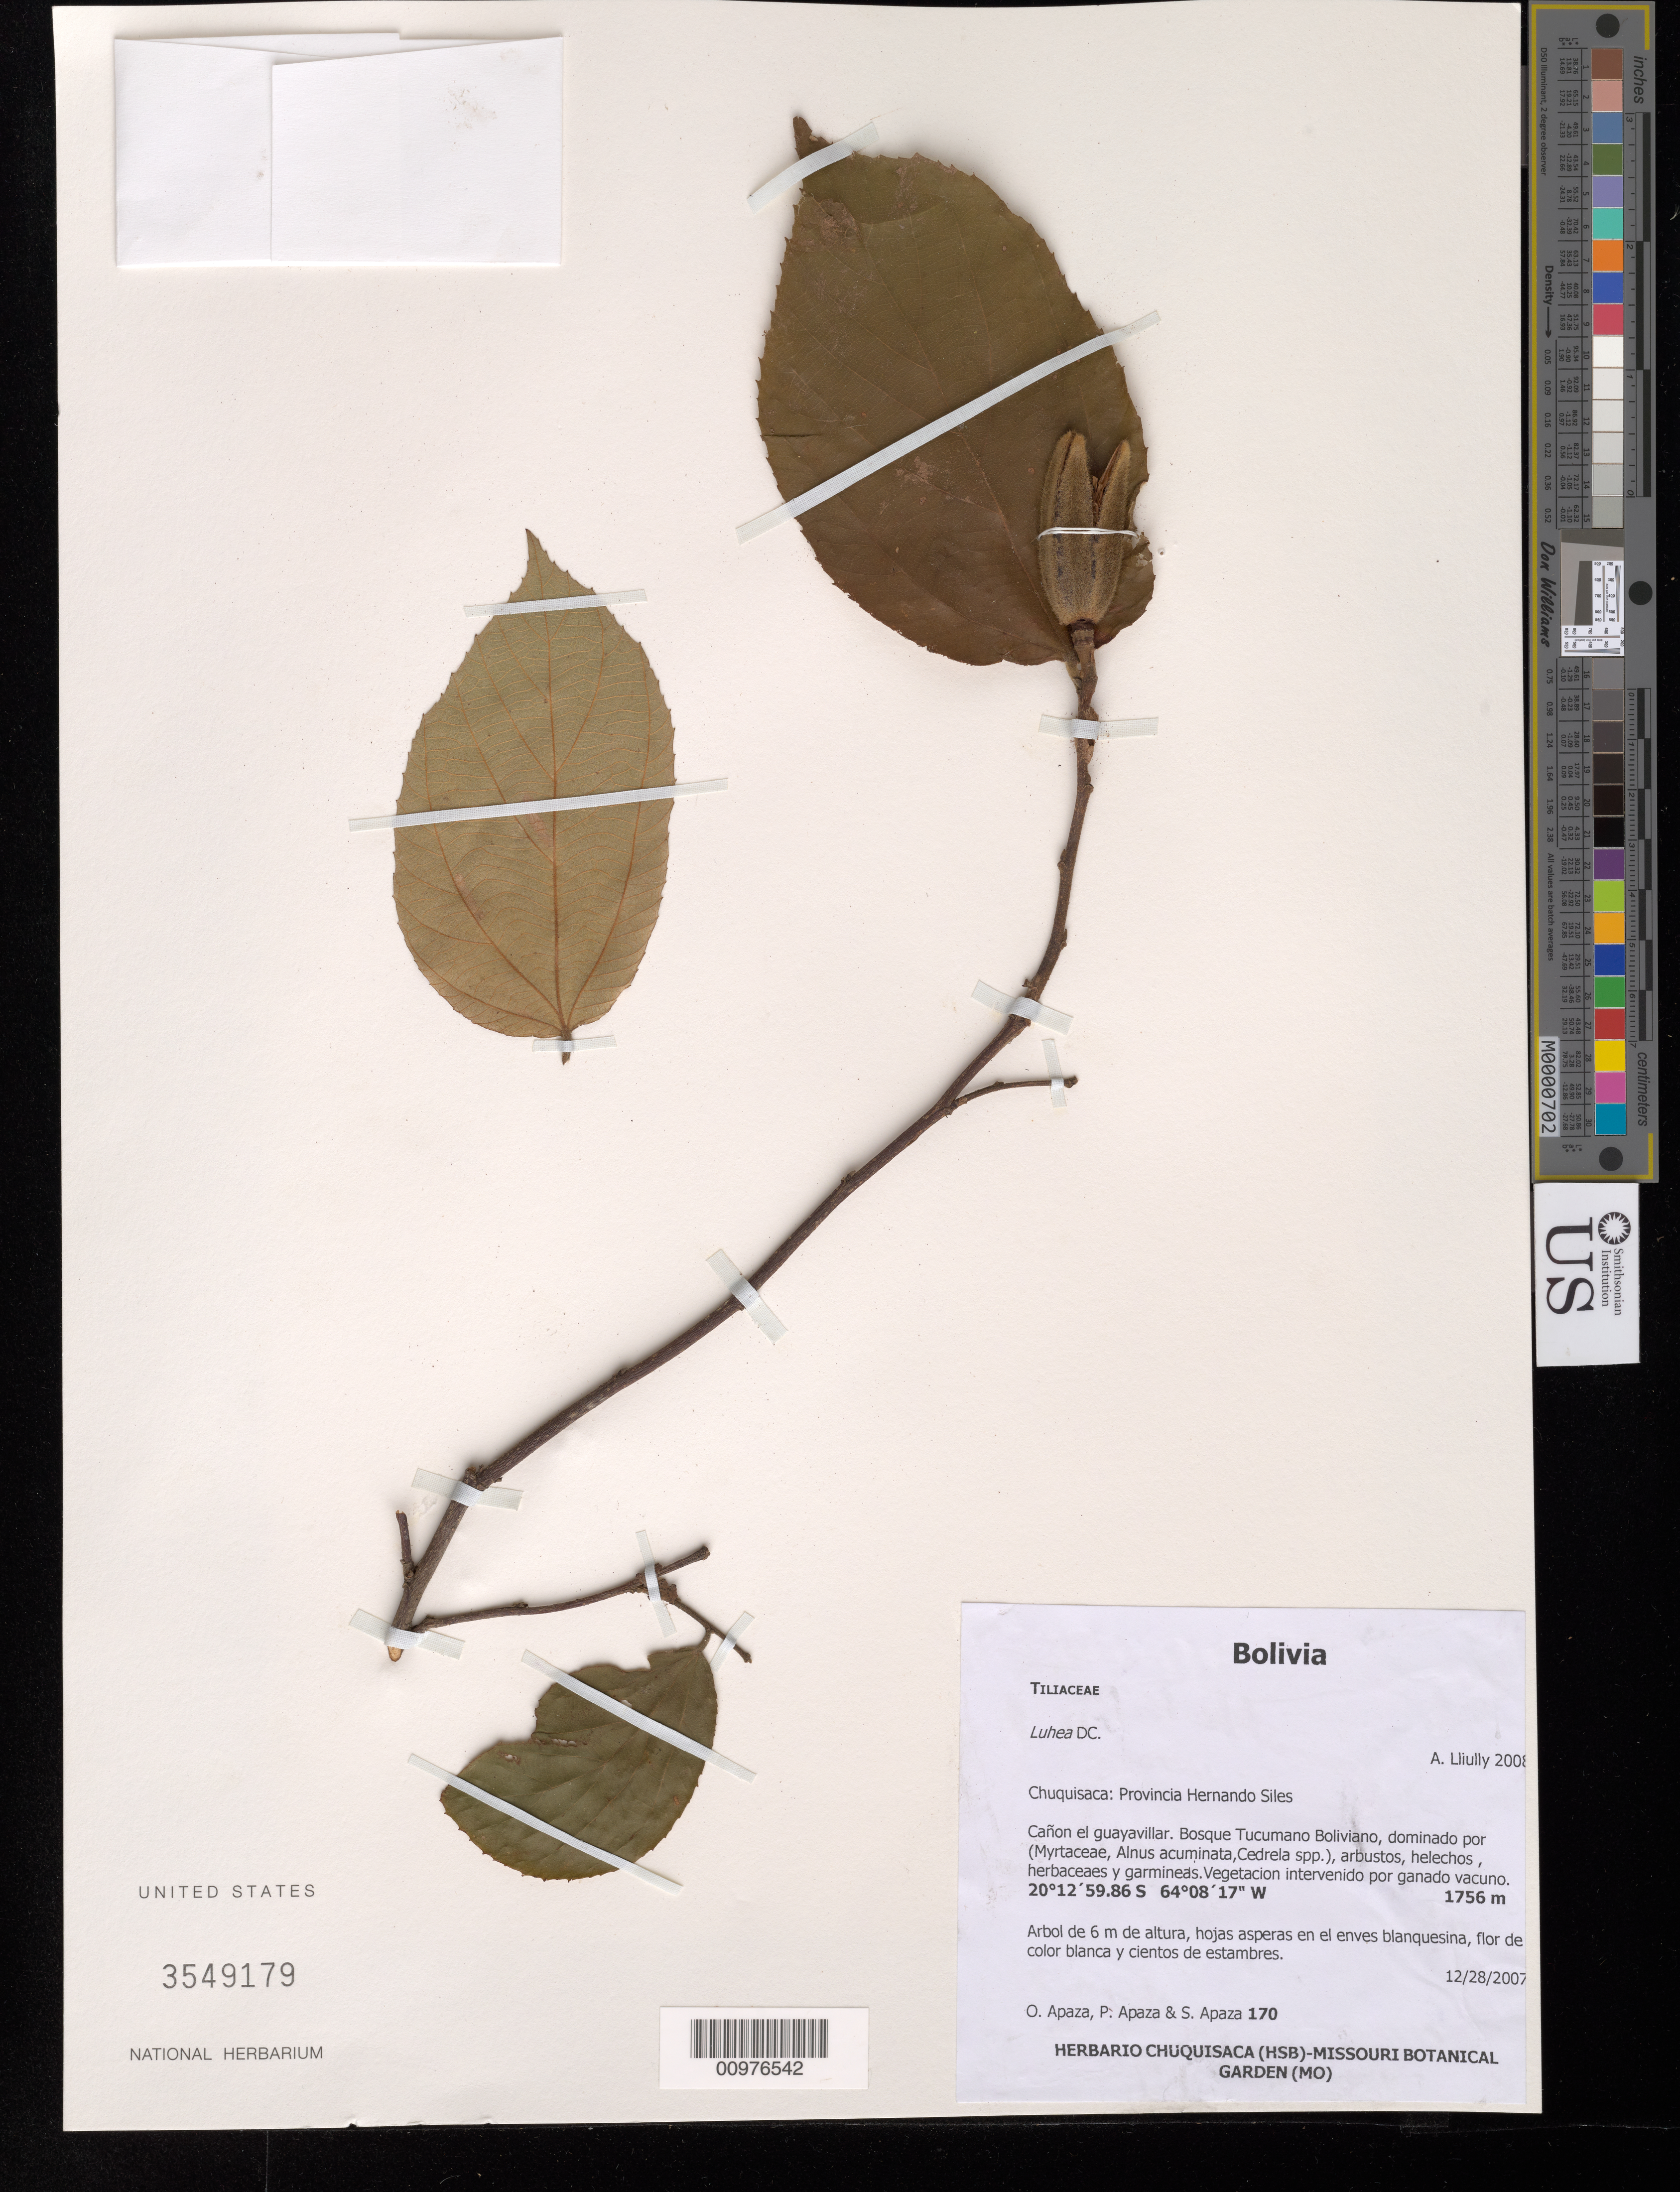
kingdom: Plantae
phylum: Tracheophyta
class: Magnoliopsida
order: Malvales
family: Malvaceae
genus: Luehea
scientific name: Luehea fiebrigii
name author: Burret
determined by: Dorr, Laurence J., Curator (BOT), Smithsonian Institution - National Museum of Natural History (UNITED STATES)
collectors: O. Apaza, P. Apaza & S. Apaza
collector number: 170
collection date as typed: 28 Dec 2007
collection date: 2007-12-28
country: Bolivia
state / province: Chuquisaca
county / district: Hernando Siles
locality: Cañon el guayavillar.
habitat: Bosque Tucumano Boliviano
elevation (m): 1756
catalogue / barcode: US 3549179